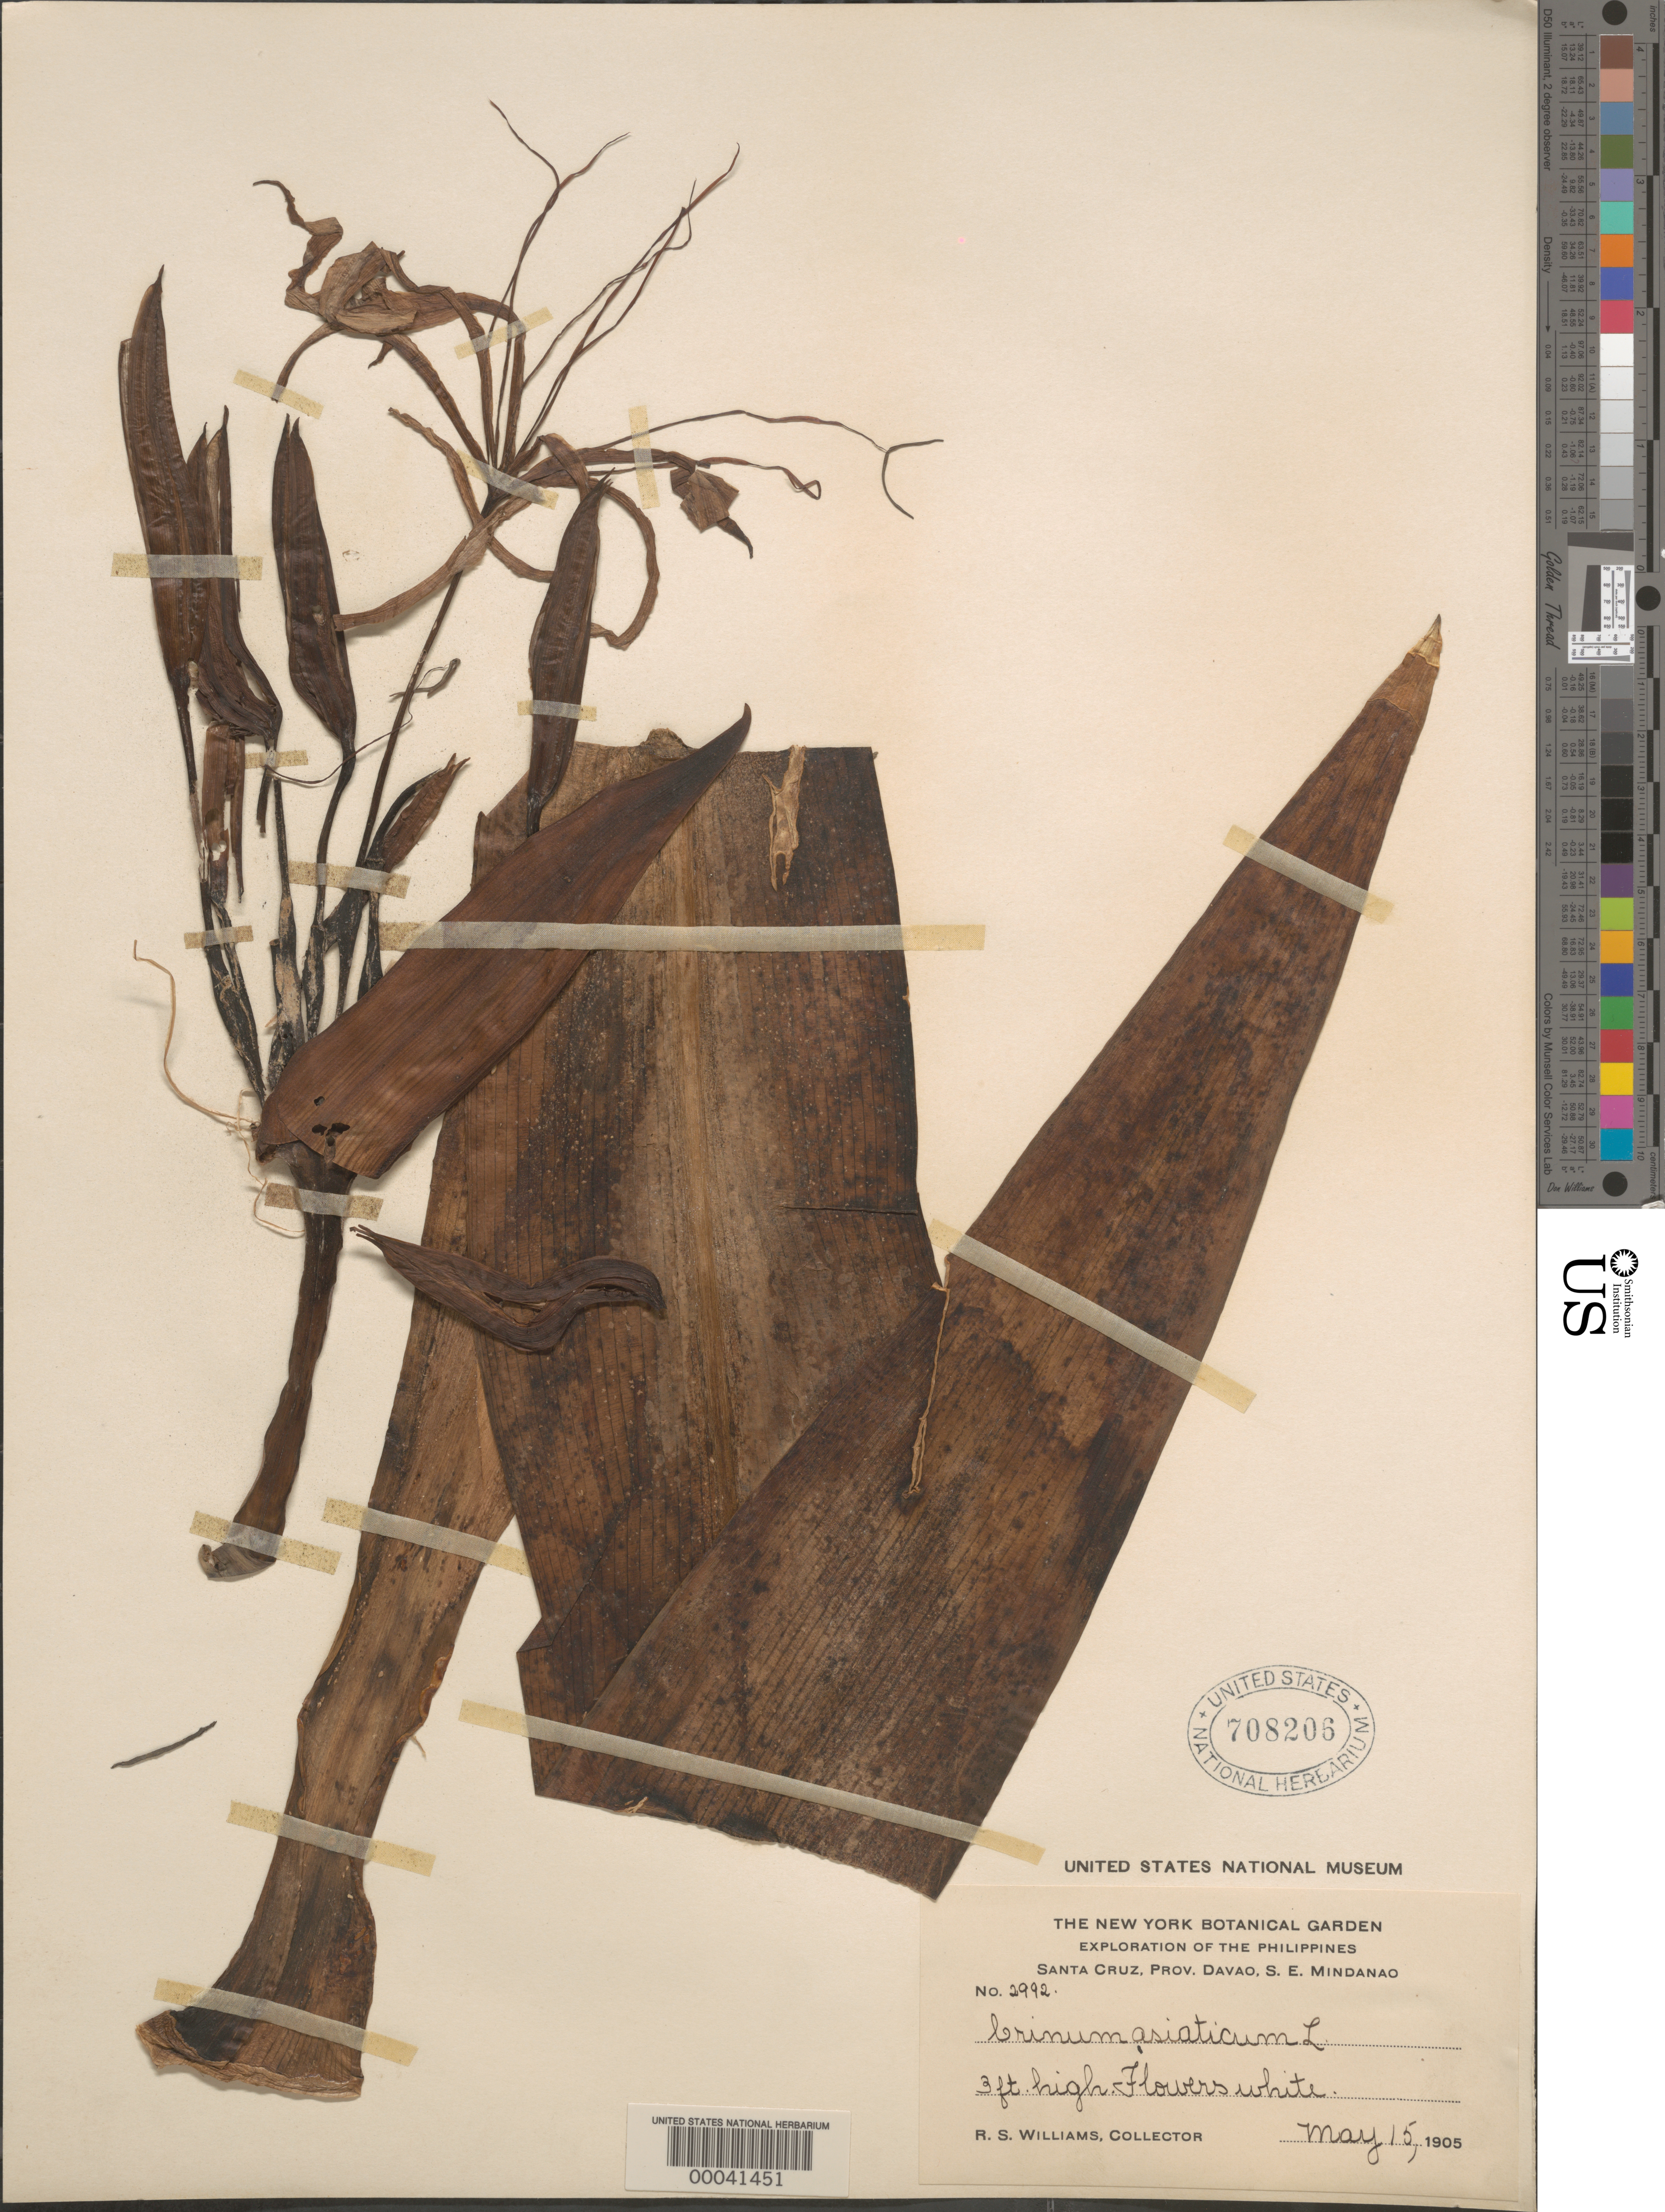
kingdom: Plantae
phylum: Tracheophyta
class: Liliopsida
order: Asparagales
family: Amaryllidaceae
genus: Crinum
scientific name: Crinum asiaticum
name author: L.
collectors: R. S. Williams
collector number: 2992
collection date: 1905-05-15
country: Philippines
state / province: Davao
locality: Santa Cruz, S.E. Mindanao.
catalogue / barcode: US 708206